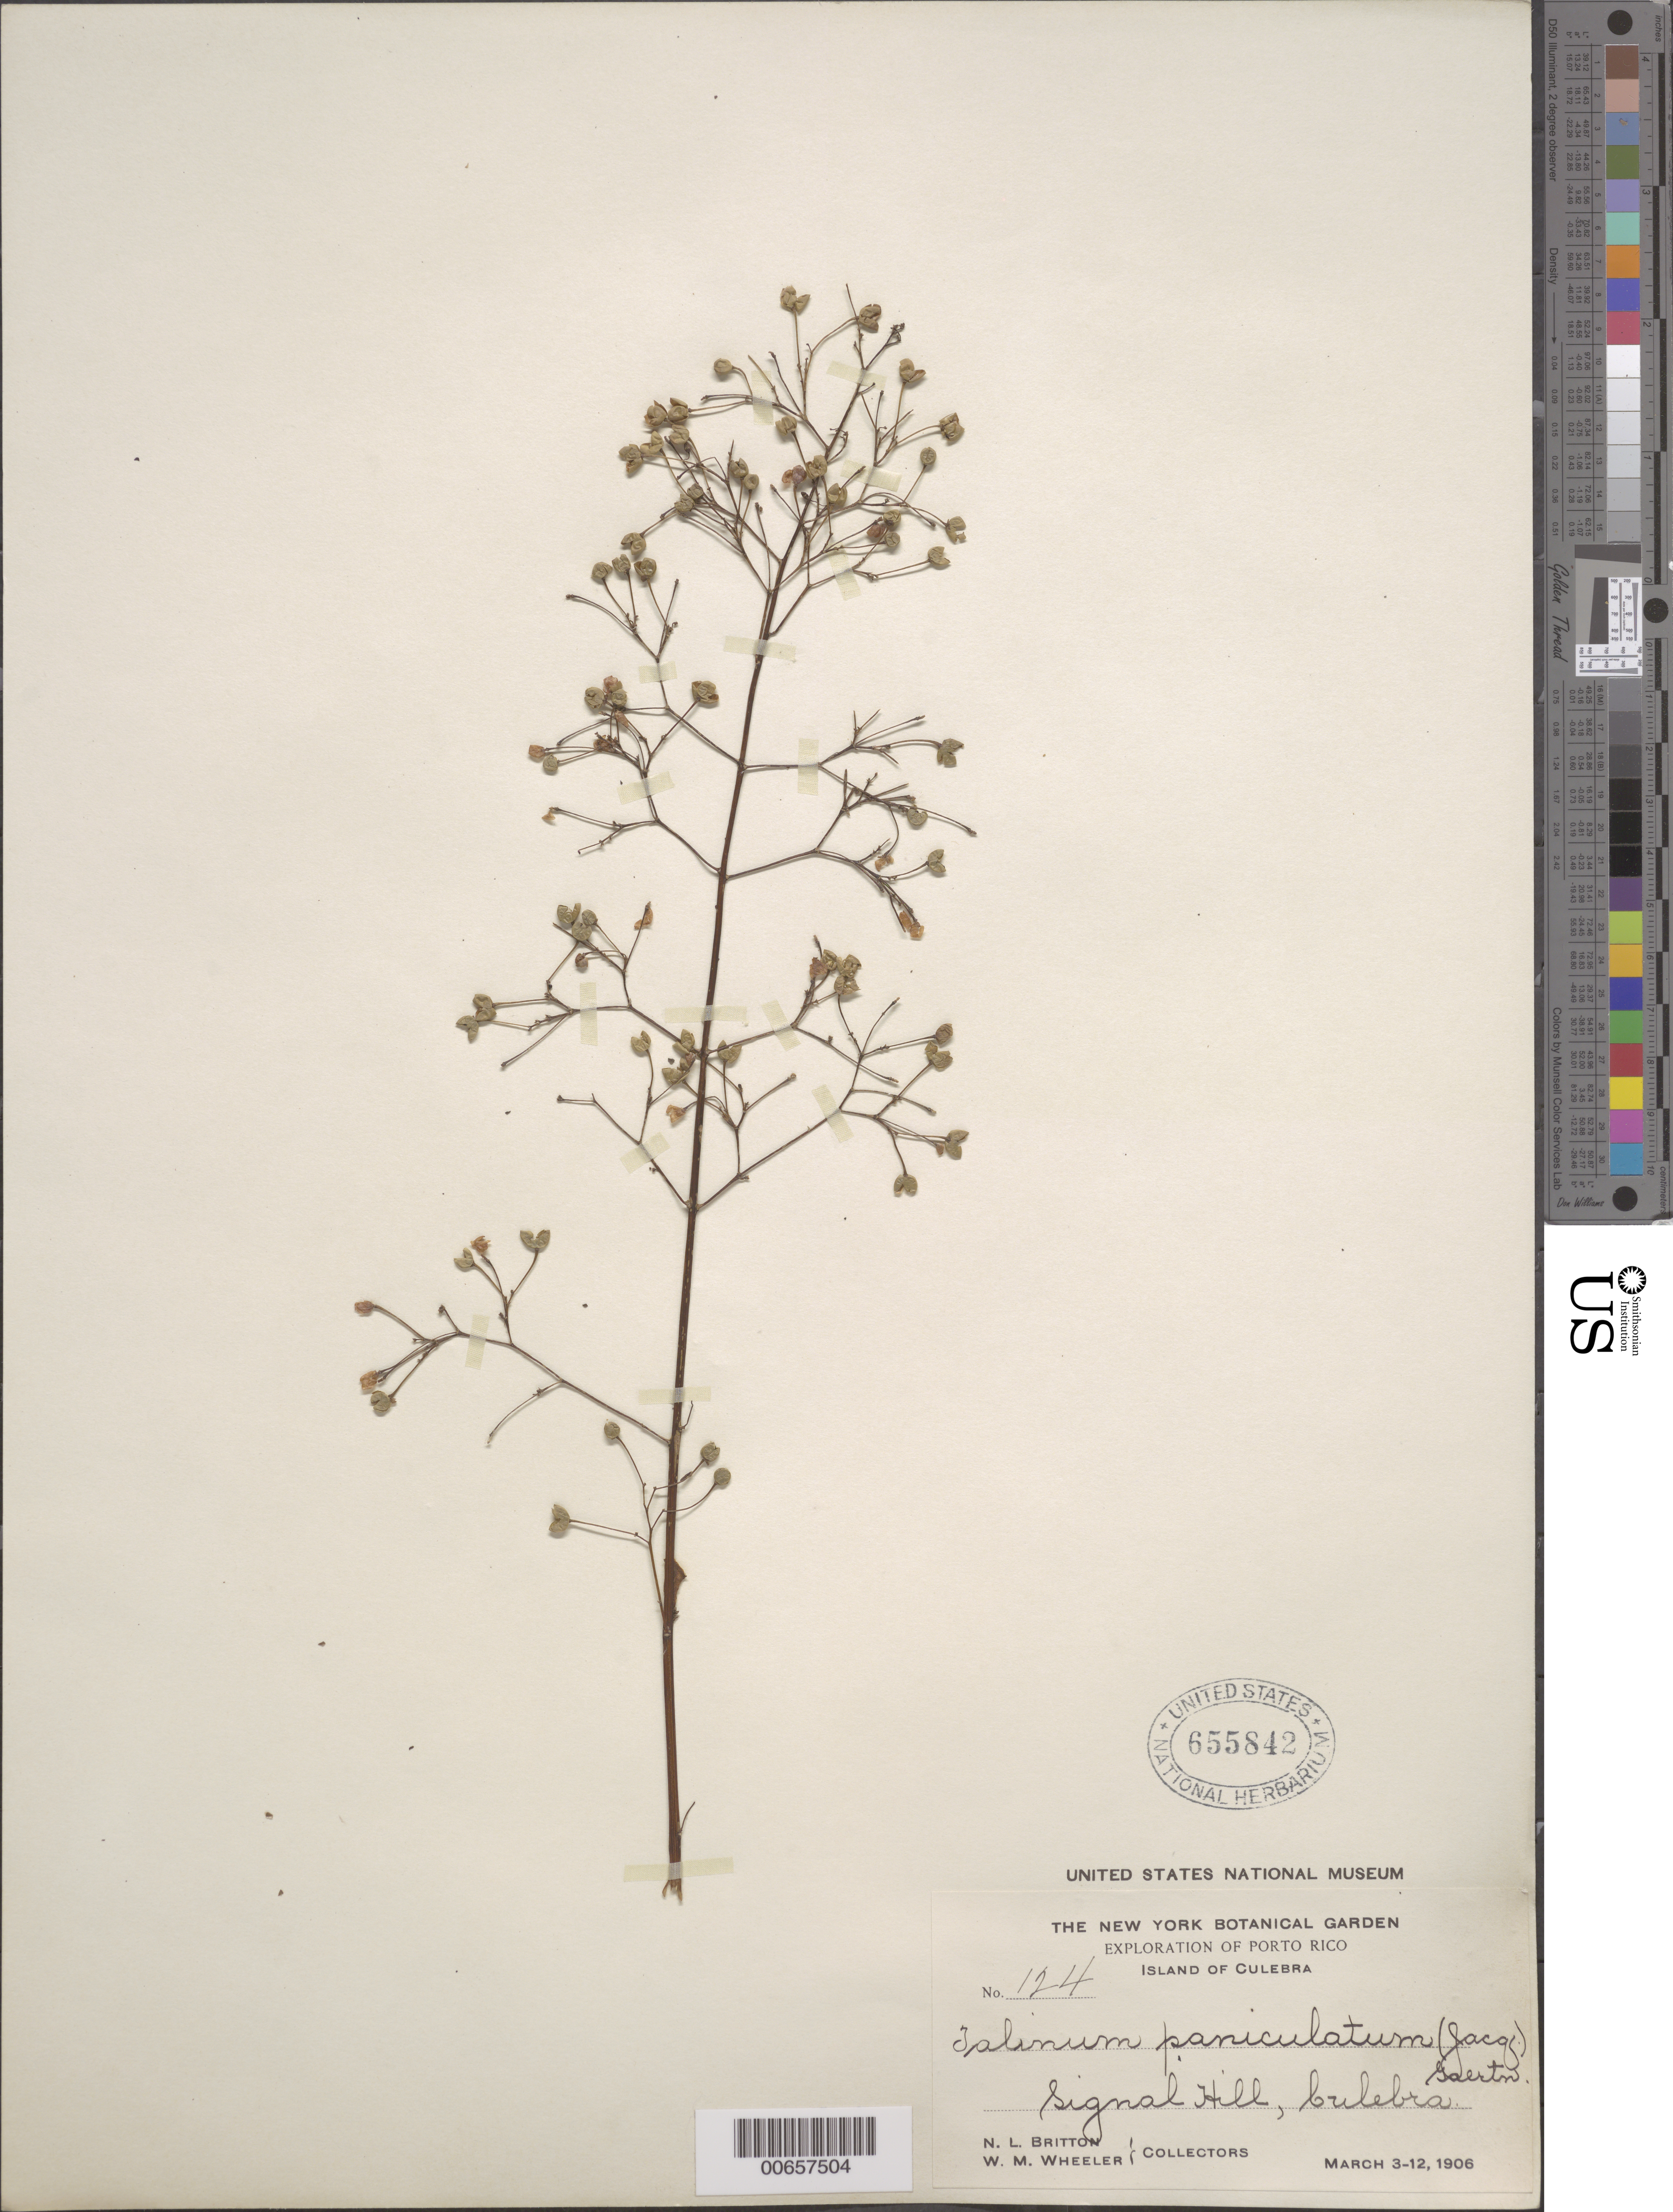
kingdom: Plantae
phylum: Tracheophyta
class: Magnoliopsida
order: Caryophyllales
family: Talinaceae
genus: Talinum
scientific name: Talinum paniculatum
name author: (Jacq.) Gaertn.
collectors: N. Britton & W. Wheeler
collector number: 124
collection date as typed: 03 Mar 1906 to 12 Mar 1906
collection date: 1906-03-03/1906-03-12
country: Puerto Rico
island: Culebra Island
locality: Signal Hill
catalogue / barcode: US 655842